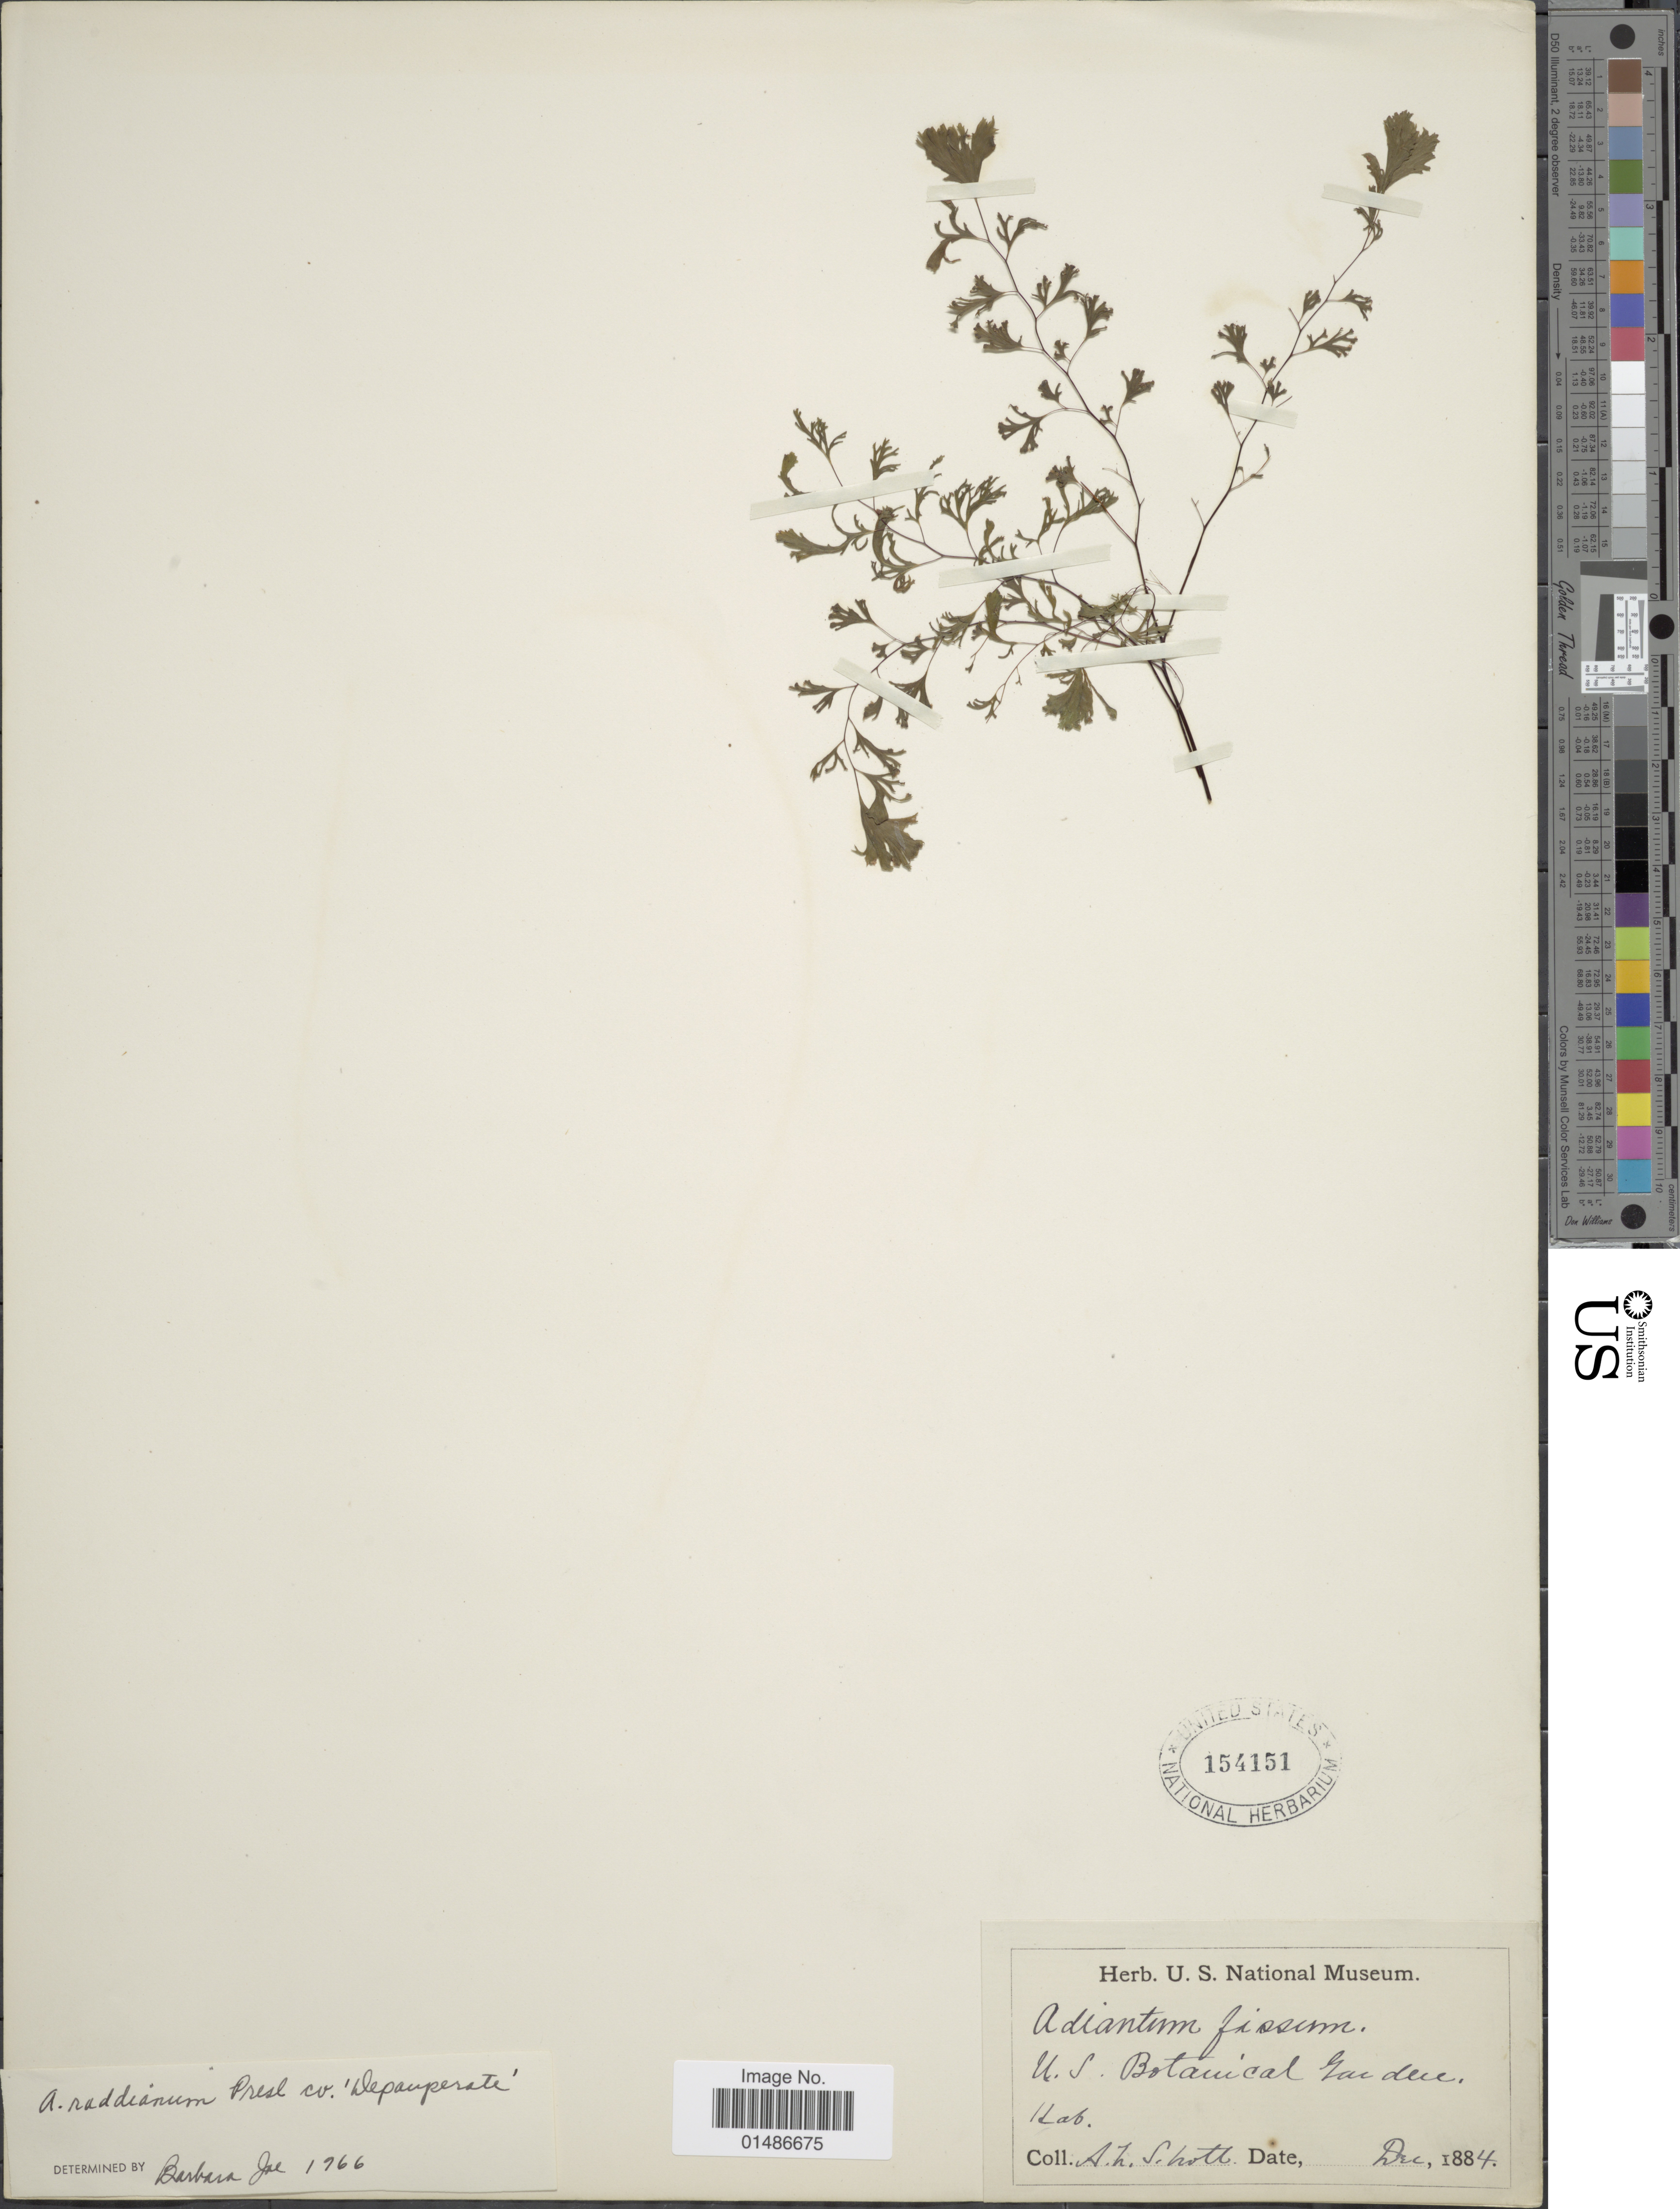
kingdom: Plantae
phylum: Tracheophyta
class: Polypodiopsida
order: Polypodiales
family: Pteridaceae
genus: Adiantum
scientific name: Adiantum raddianum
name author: C. Presl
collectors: A. L. Schott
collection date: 1884-12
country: United States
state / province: District of Columbia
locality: U.S. Botanical Garden.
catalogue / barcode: US 154151